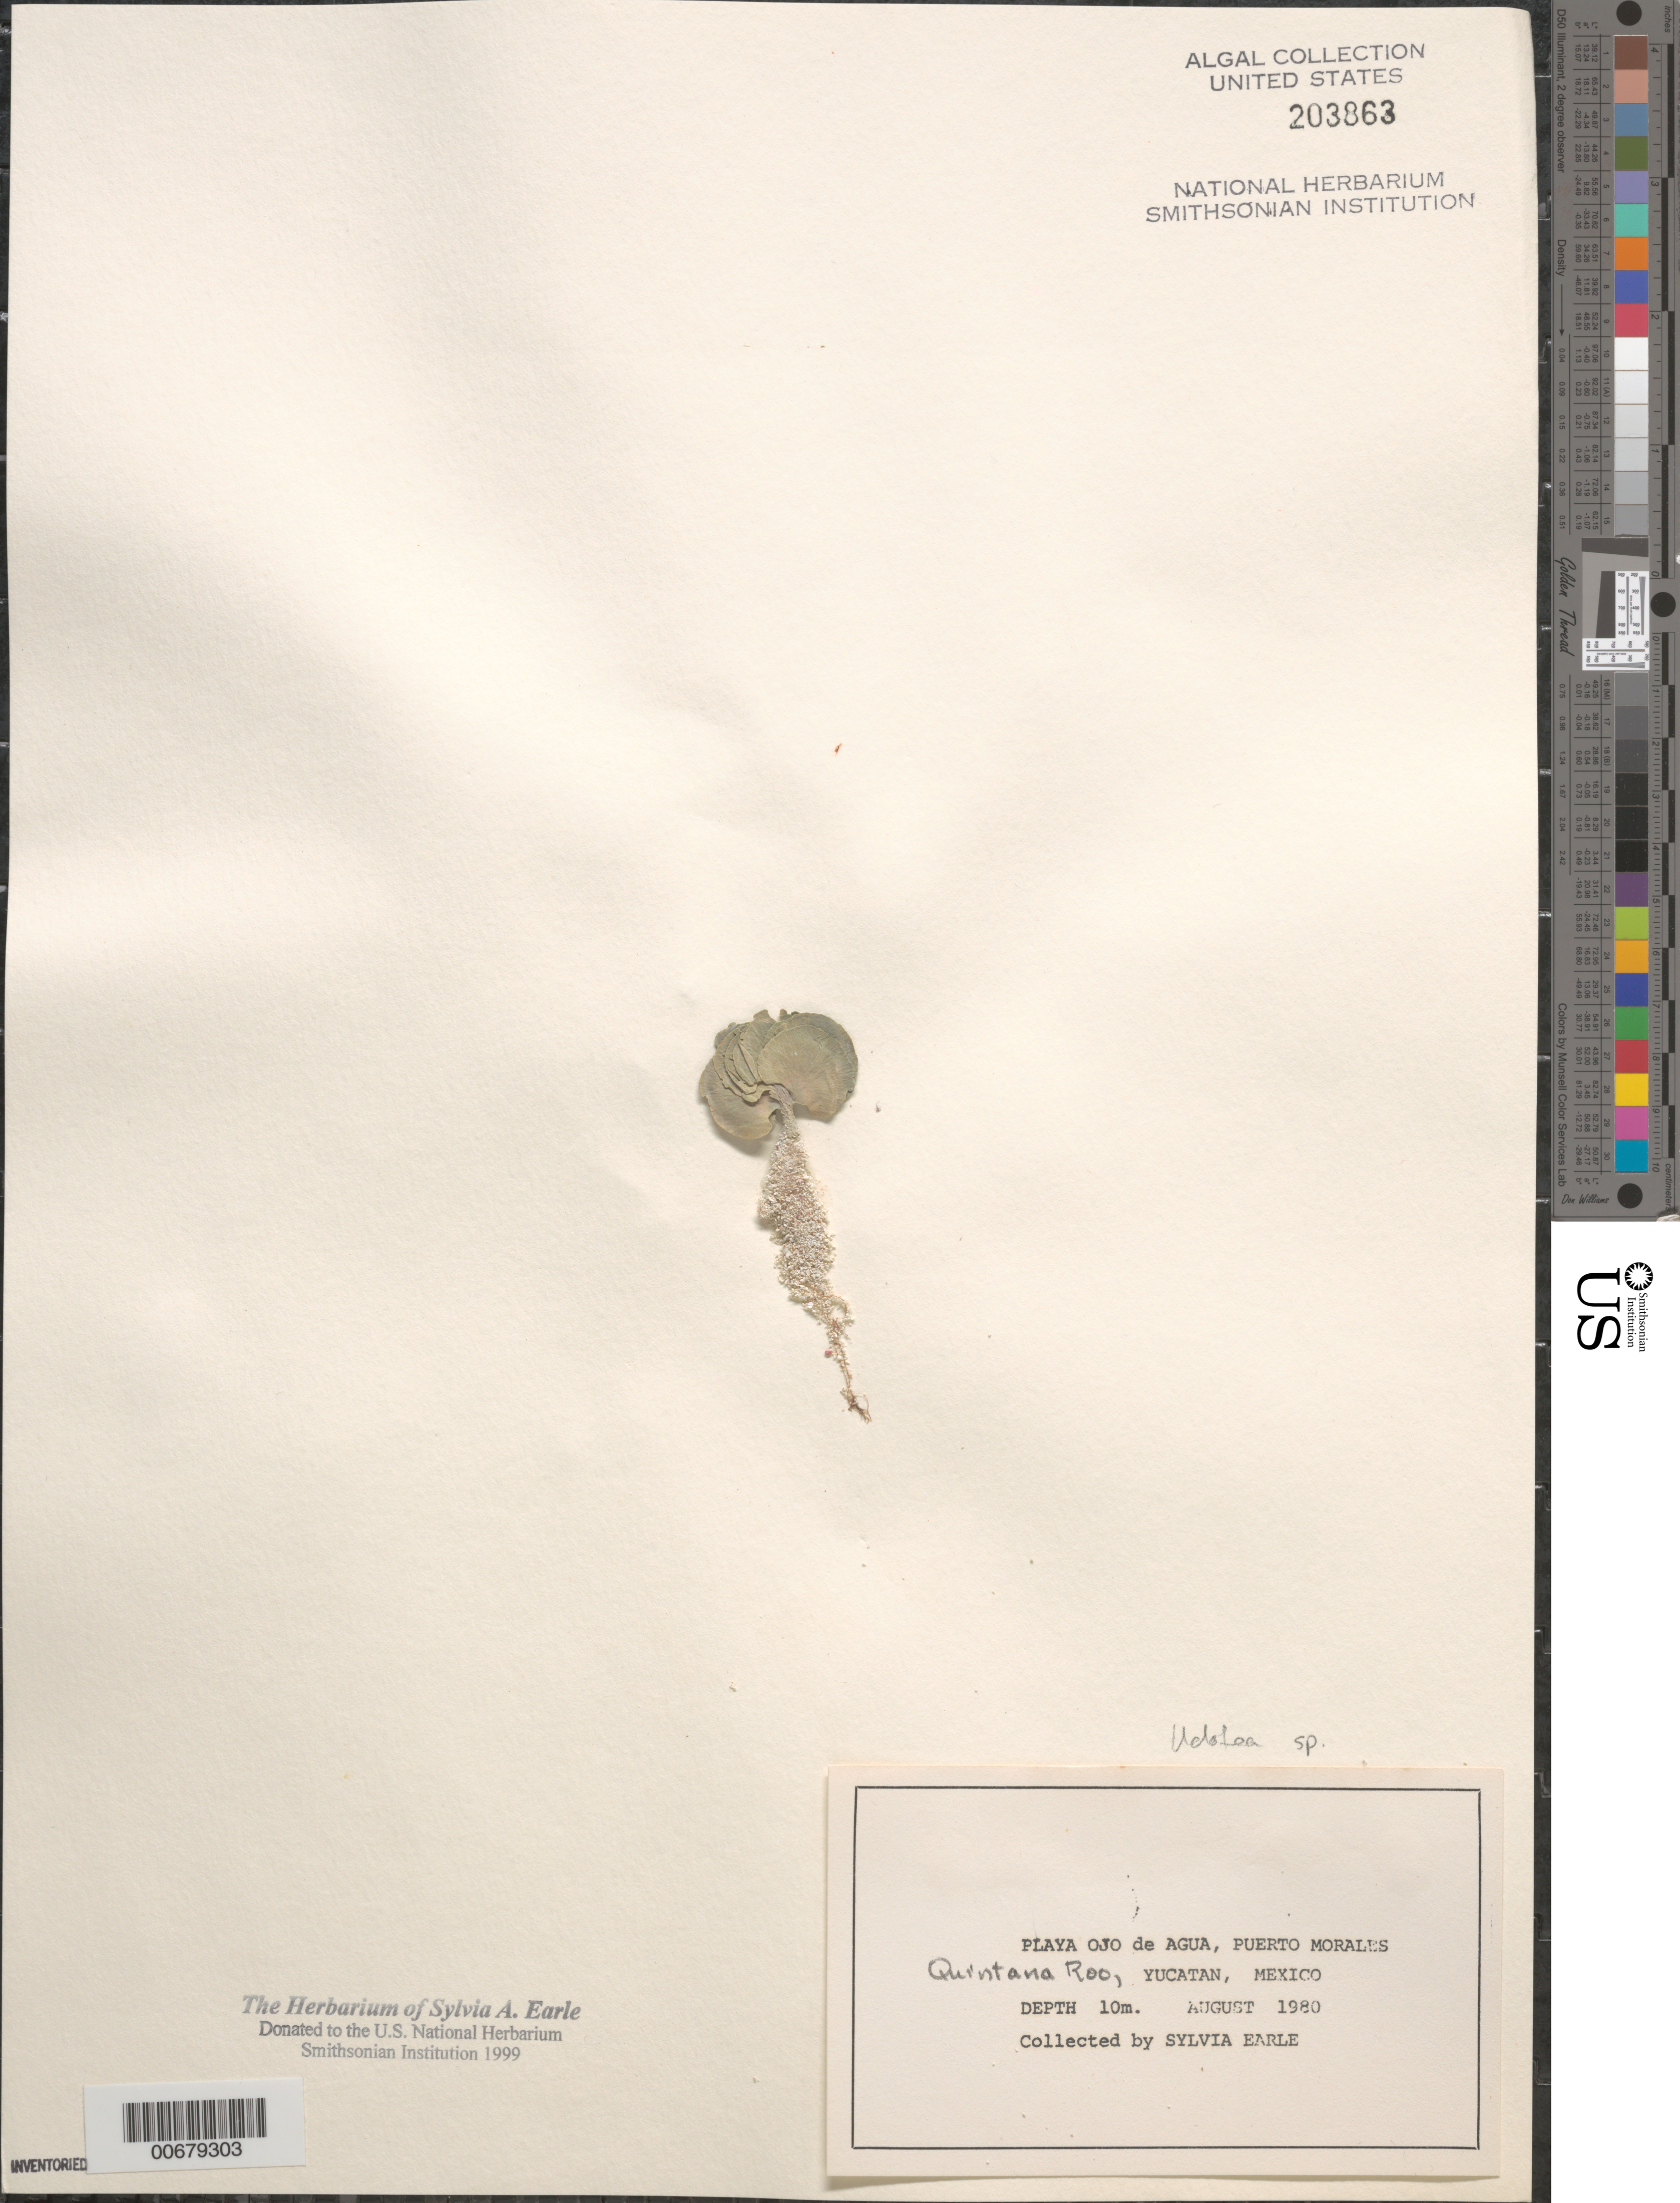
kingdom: Plantae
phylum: Chlorophyta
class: Ulvophyceae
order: Bryopsidales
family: Udoteaceae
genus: Udotea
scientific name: Udotea sp.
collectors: S. A. Earle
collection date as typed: Aug 1980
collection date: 1980-08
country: Mexico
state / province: Quintana Roo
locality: Playa Ojo de Agua, Puerto Morales, Yucatan Peninsula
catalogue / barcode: US 203863